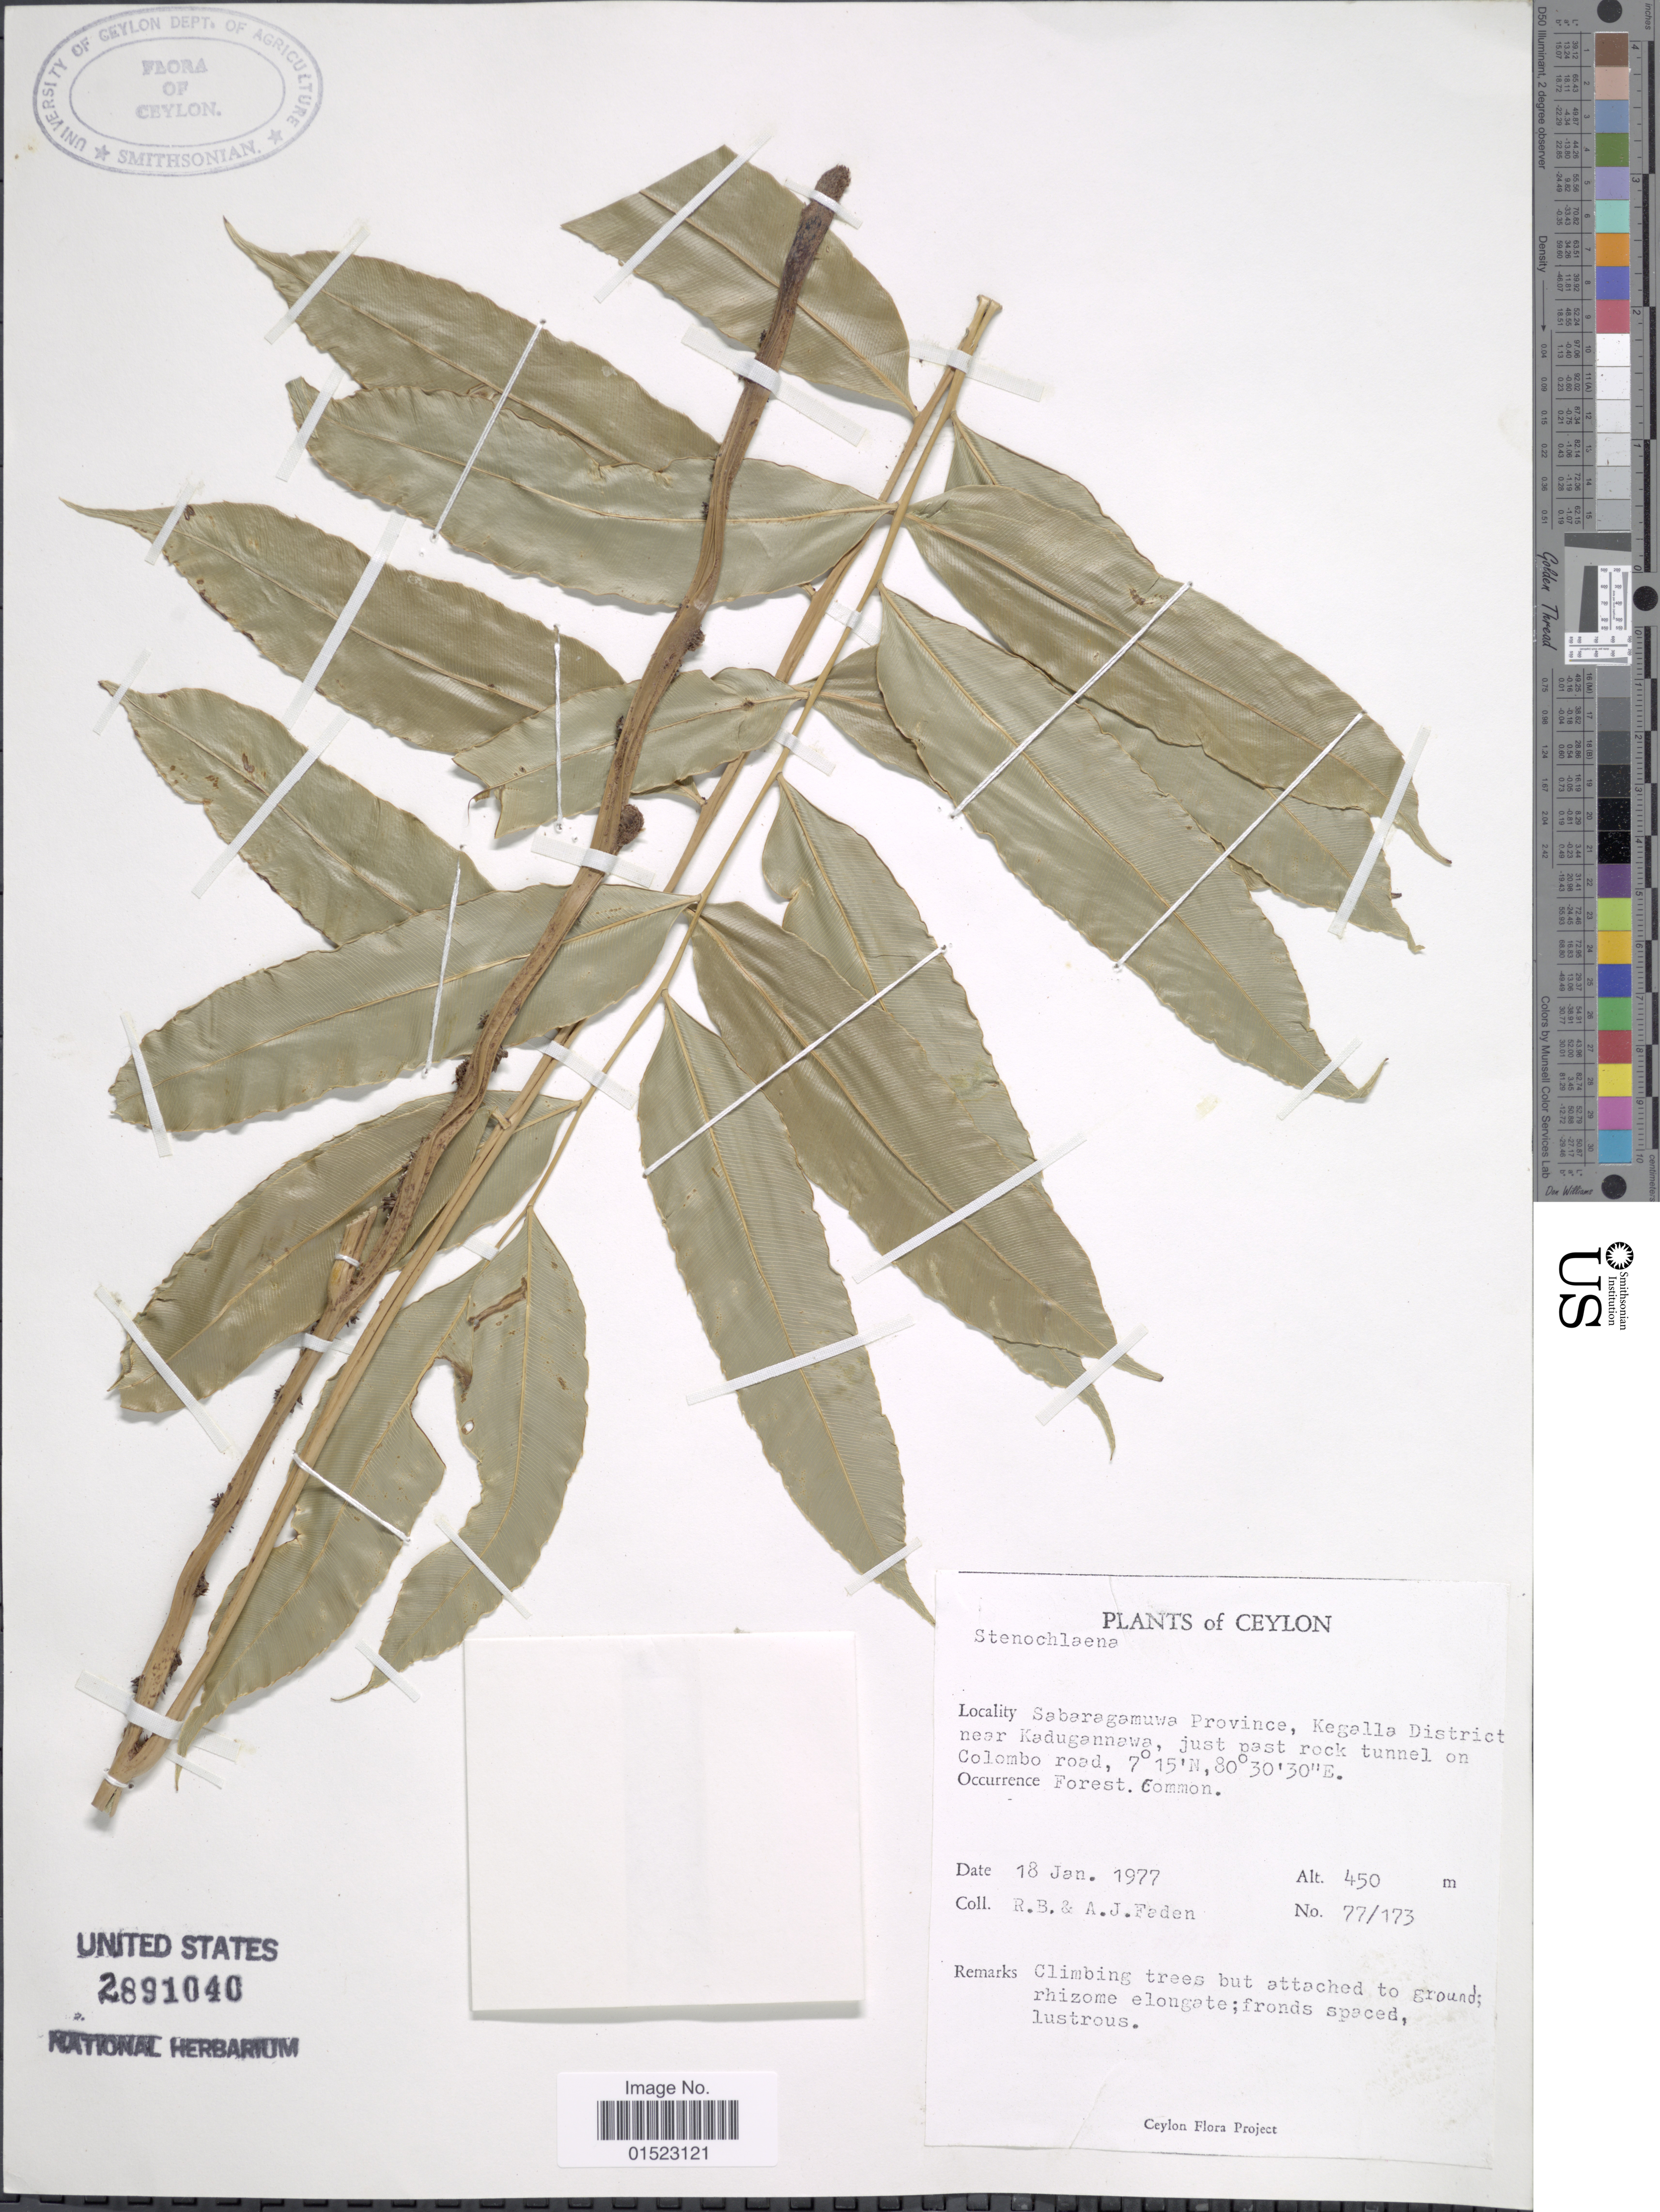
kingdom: Plantae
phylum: Tracheophyta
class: Polypodiopsida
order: Polypodiales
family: Blechnaceae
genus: Stenochlaena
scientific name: Stenochlaena palustris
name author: (Burm. f.) Bedd.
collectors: R. B. Faden & A. J. Faden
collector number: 77/73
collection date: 1977-01-18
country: Sri Lanka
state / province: Sabaragamuwa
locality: Ceylon, Kegalla District near Kadugannawa, just past rock tunnel on Colombo road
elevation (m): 450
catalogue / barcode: US 2891040